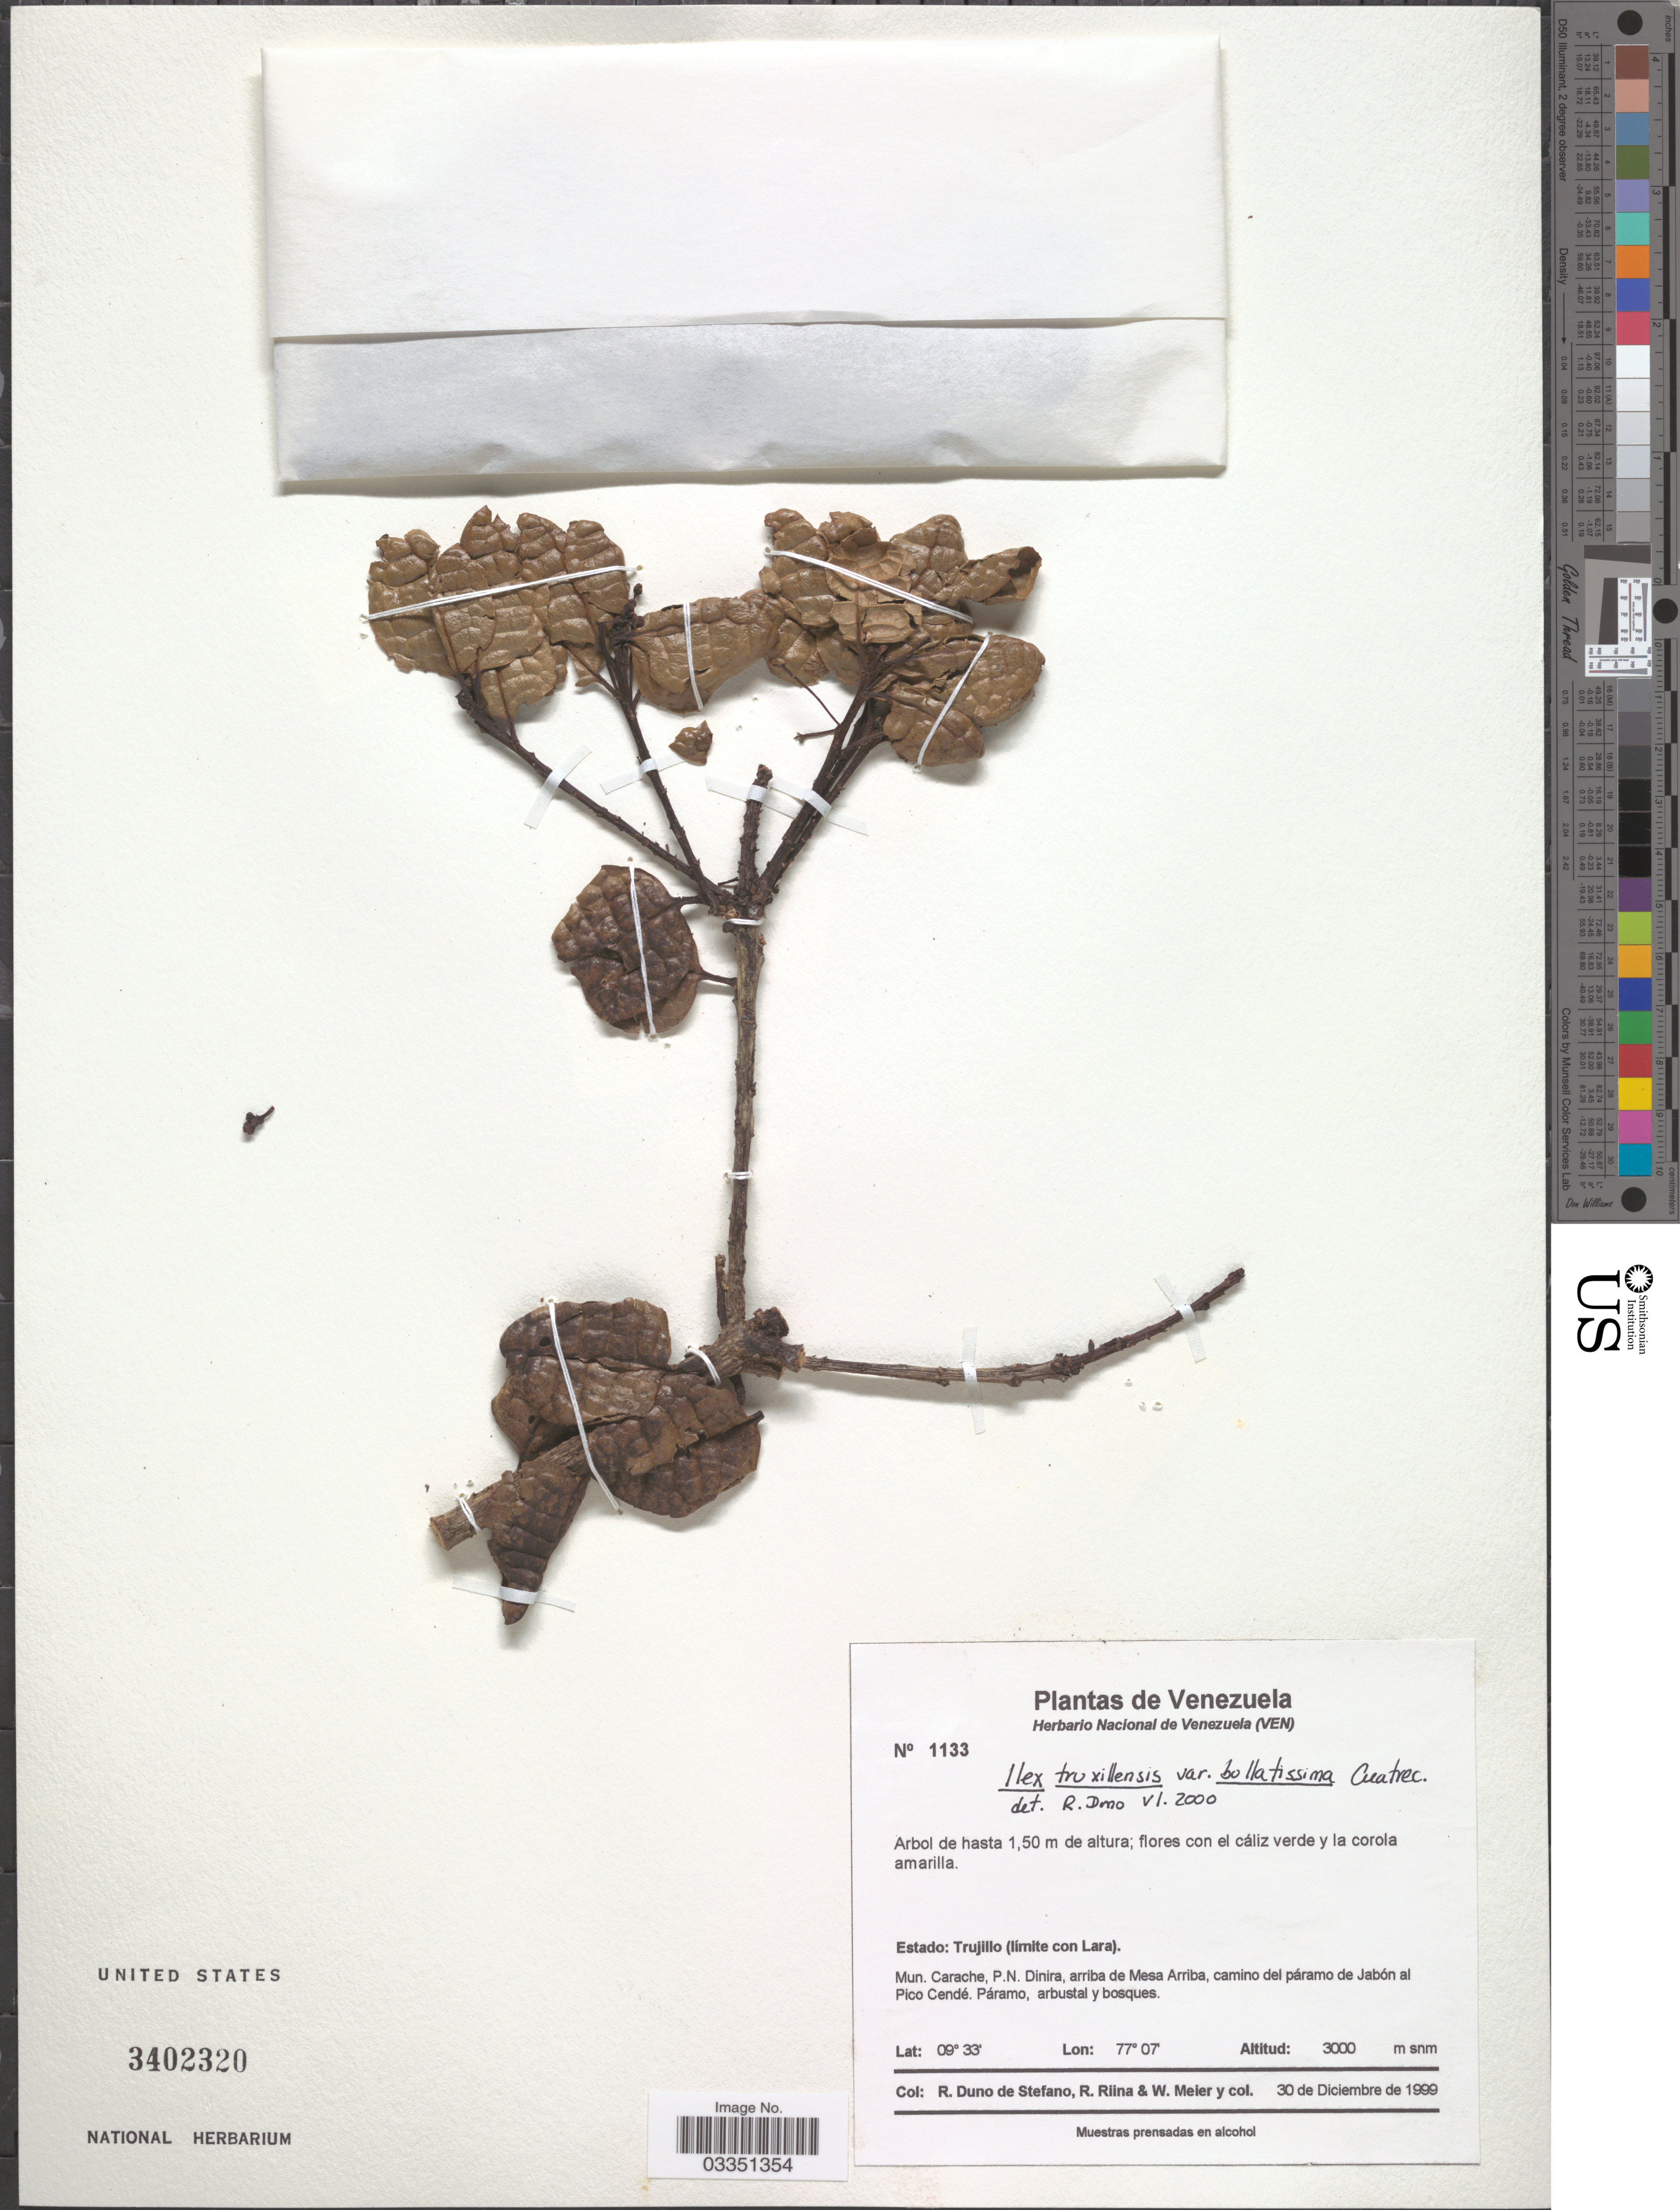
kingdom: Plantae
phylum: Tracheophyta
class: Magnoliopsida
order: Aquifoliales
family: Aquifoliaceae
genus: Ilex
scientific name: Ilex truxillensis var. bullatissima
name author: Cuatrec.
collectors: R. Duno de Stefano, R. Riina, W. Meier & et al.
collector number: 1133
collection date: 1999-12-30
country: Venezuela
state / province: Trujillo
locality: Estado Trujillo (borde con Lara). Mun. Carache, P.N. Dinira, arriba de Mesa Arriba, camino del páramo de Jabón al Pico Cendé.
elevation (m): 3000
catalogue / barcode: US 3402320